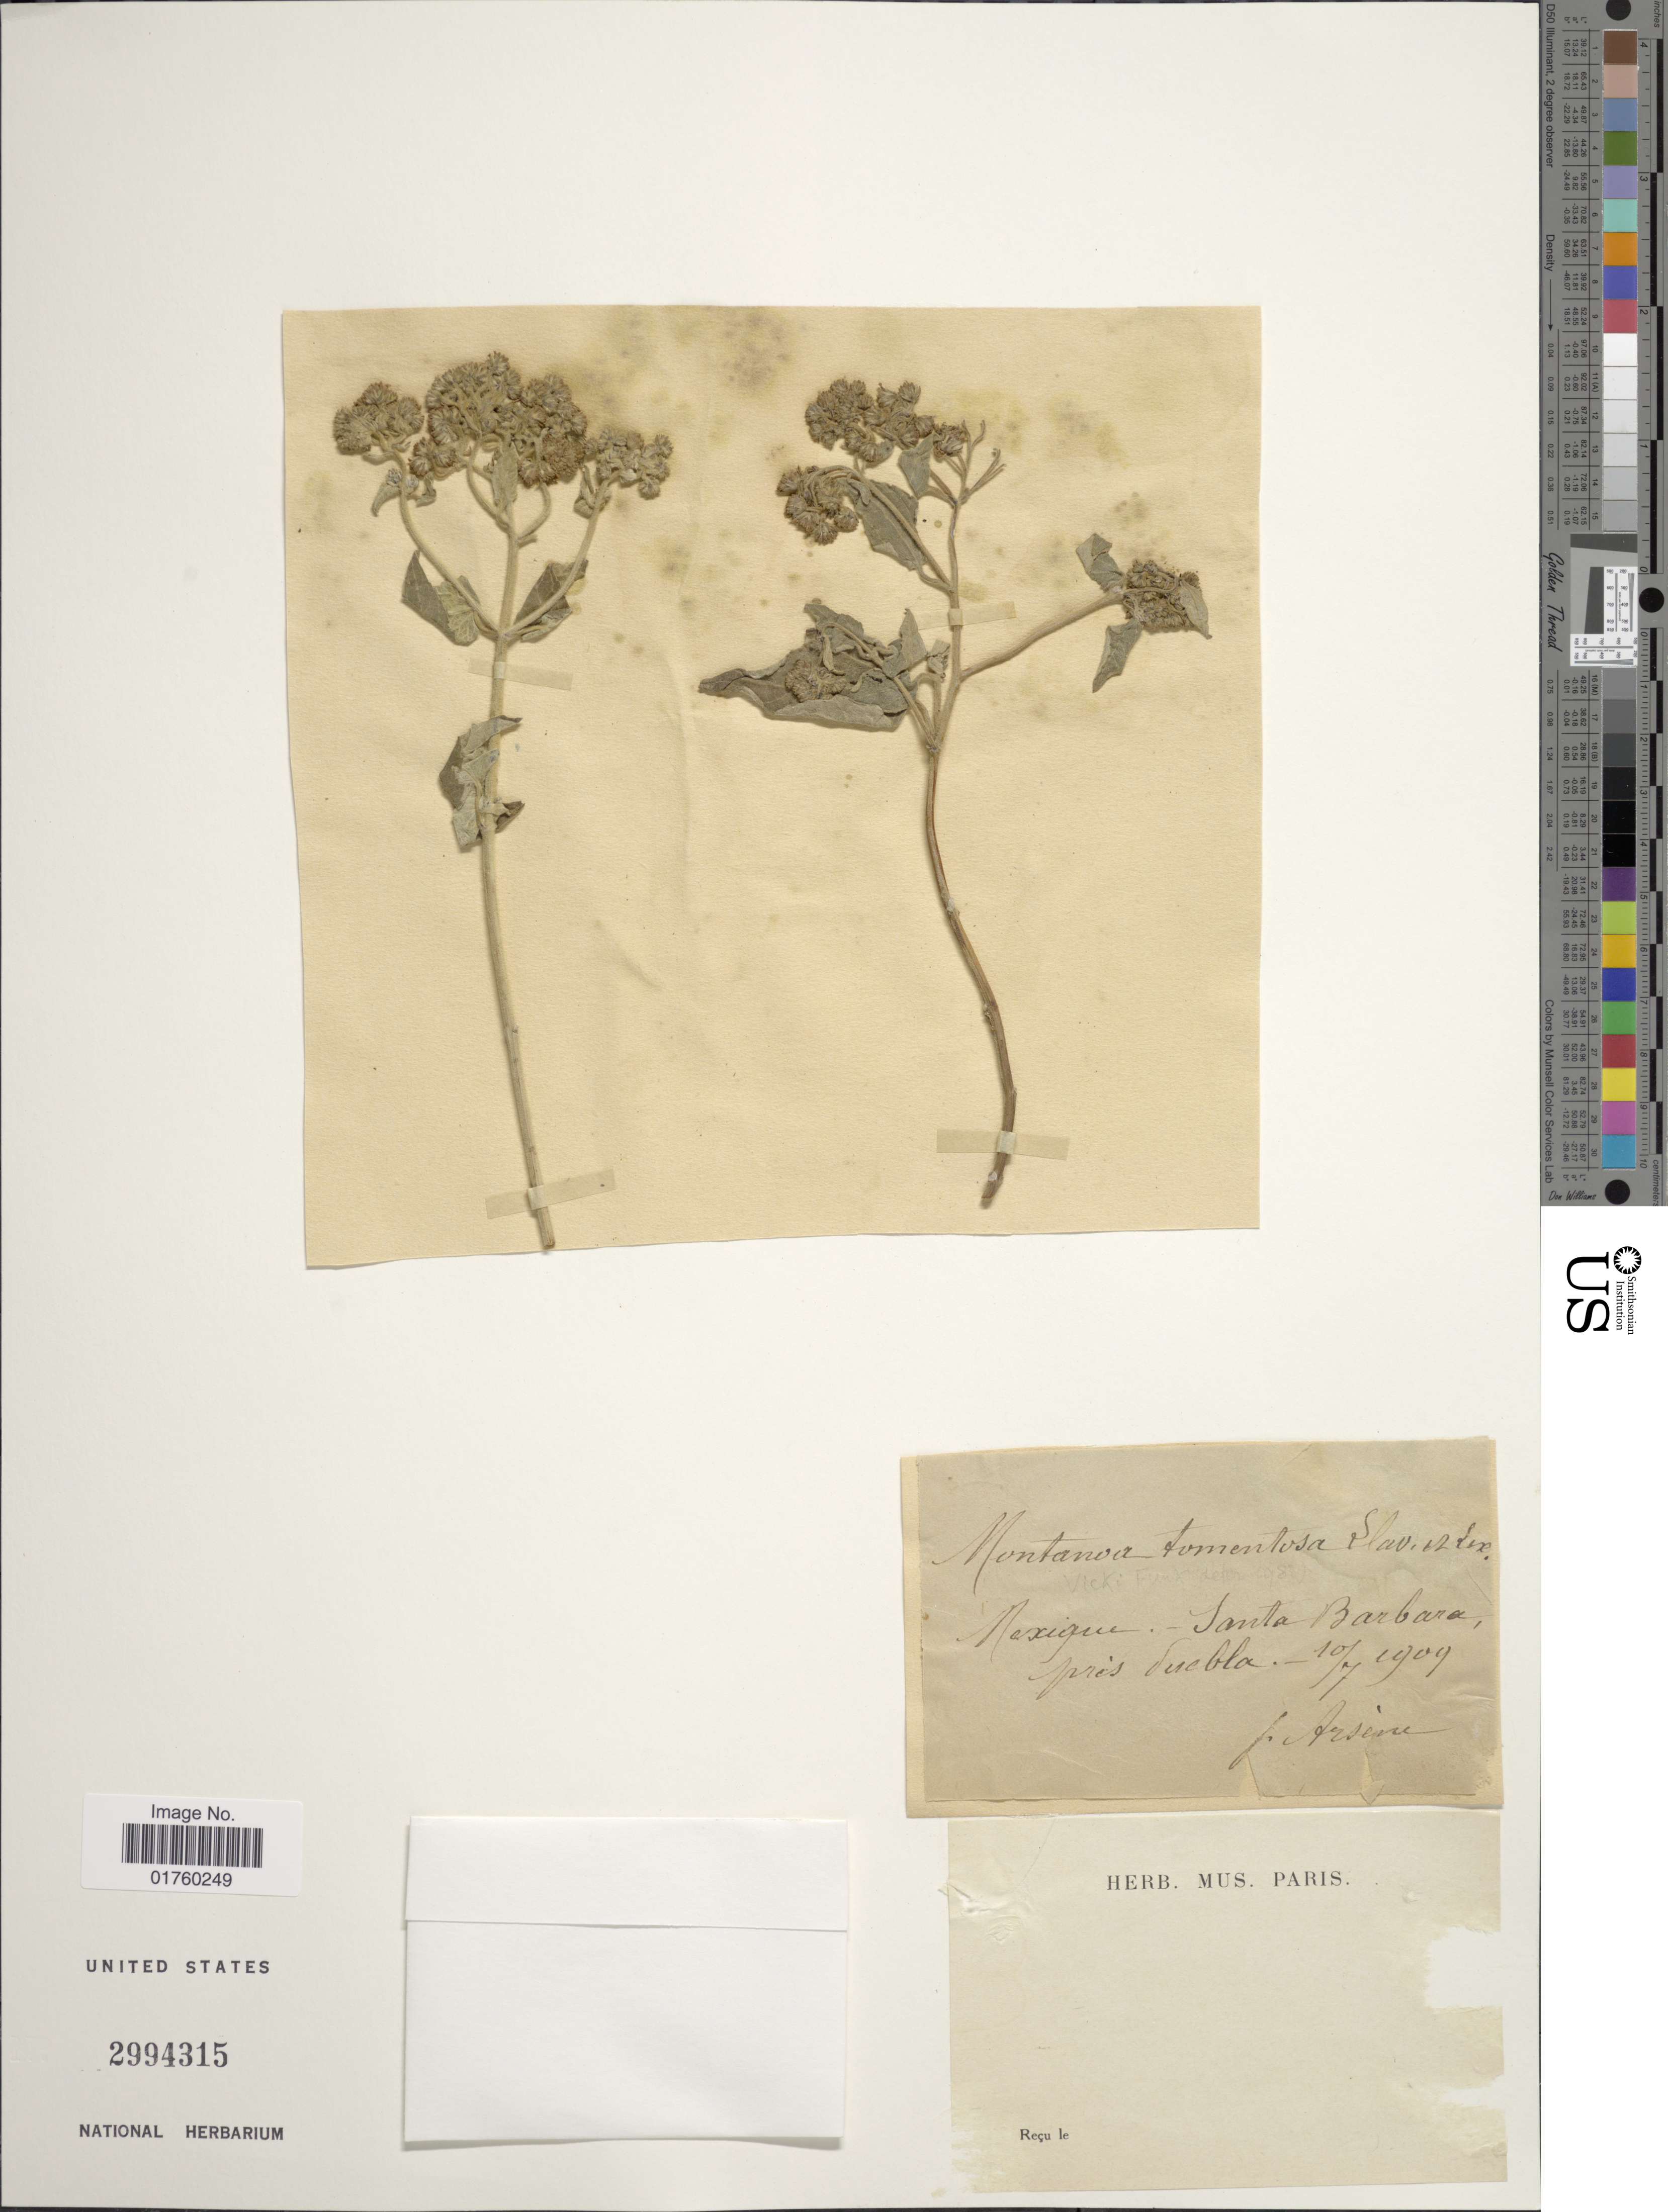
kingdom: Plantae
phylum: Tracheophyta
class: Magnoliopsida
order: Asterales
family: Asteraceae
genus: Montanoa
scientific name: Montanoa tomentosa subsp. tomentosa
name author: Cerv.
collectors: F. Arsène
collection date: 1909-07-10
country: Mexico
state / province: Puebla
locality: Santa Barbara, pres Puebla.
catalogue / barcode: US 2994315